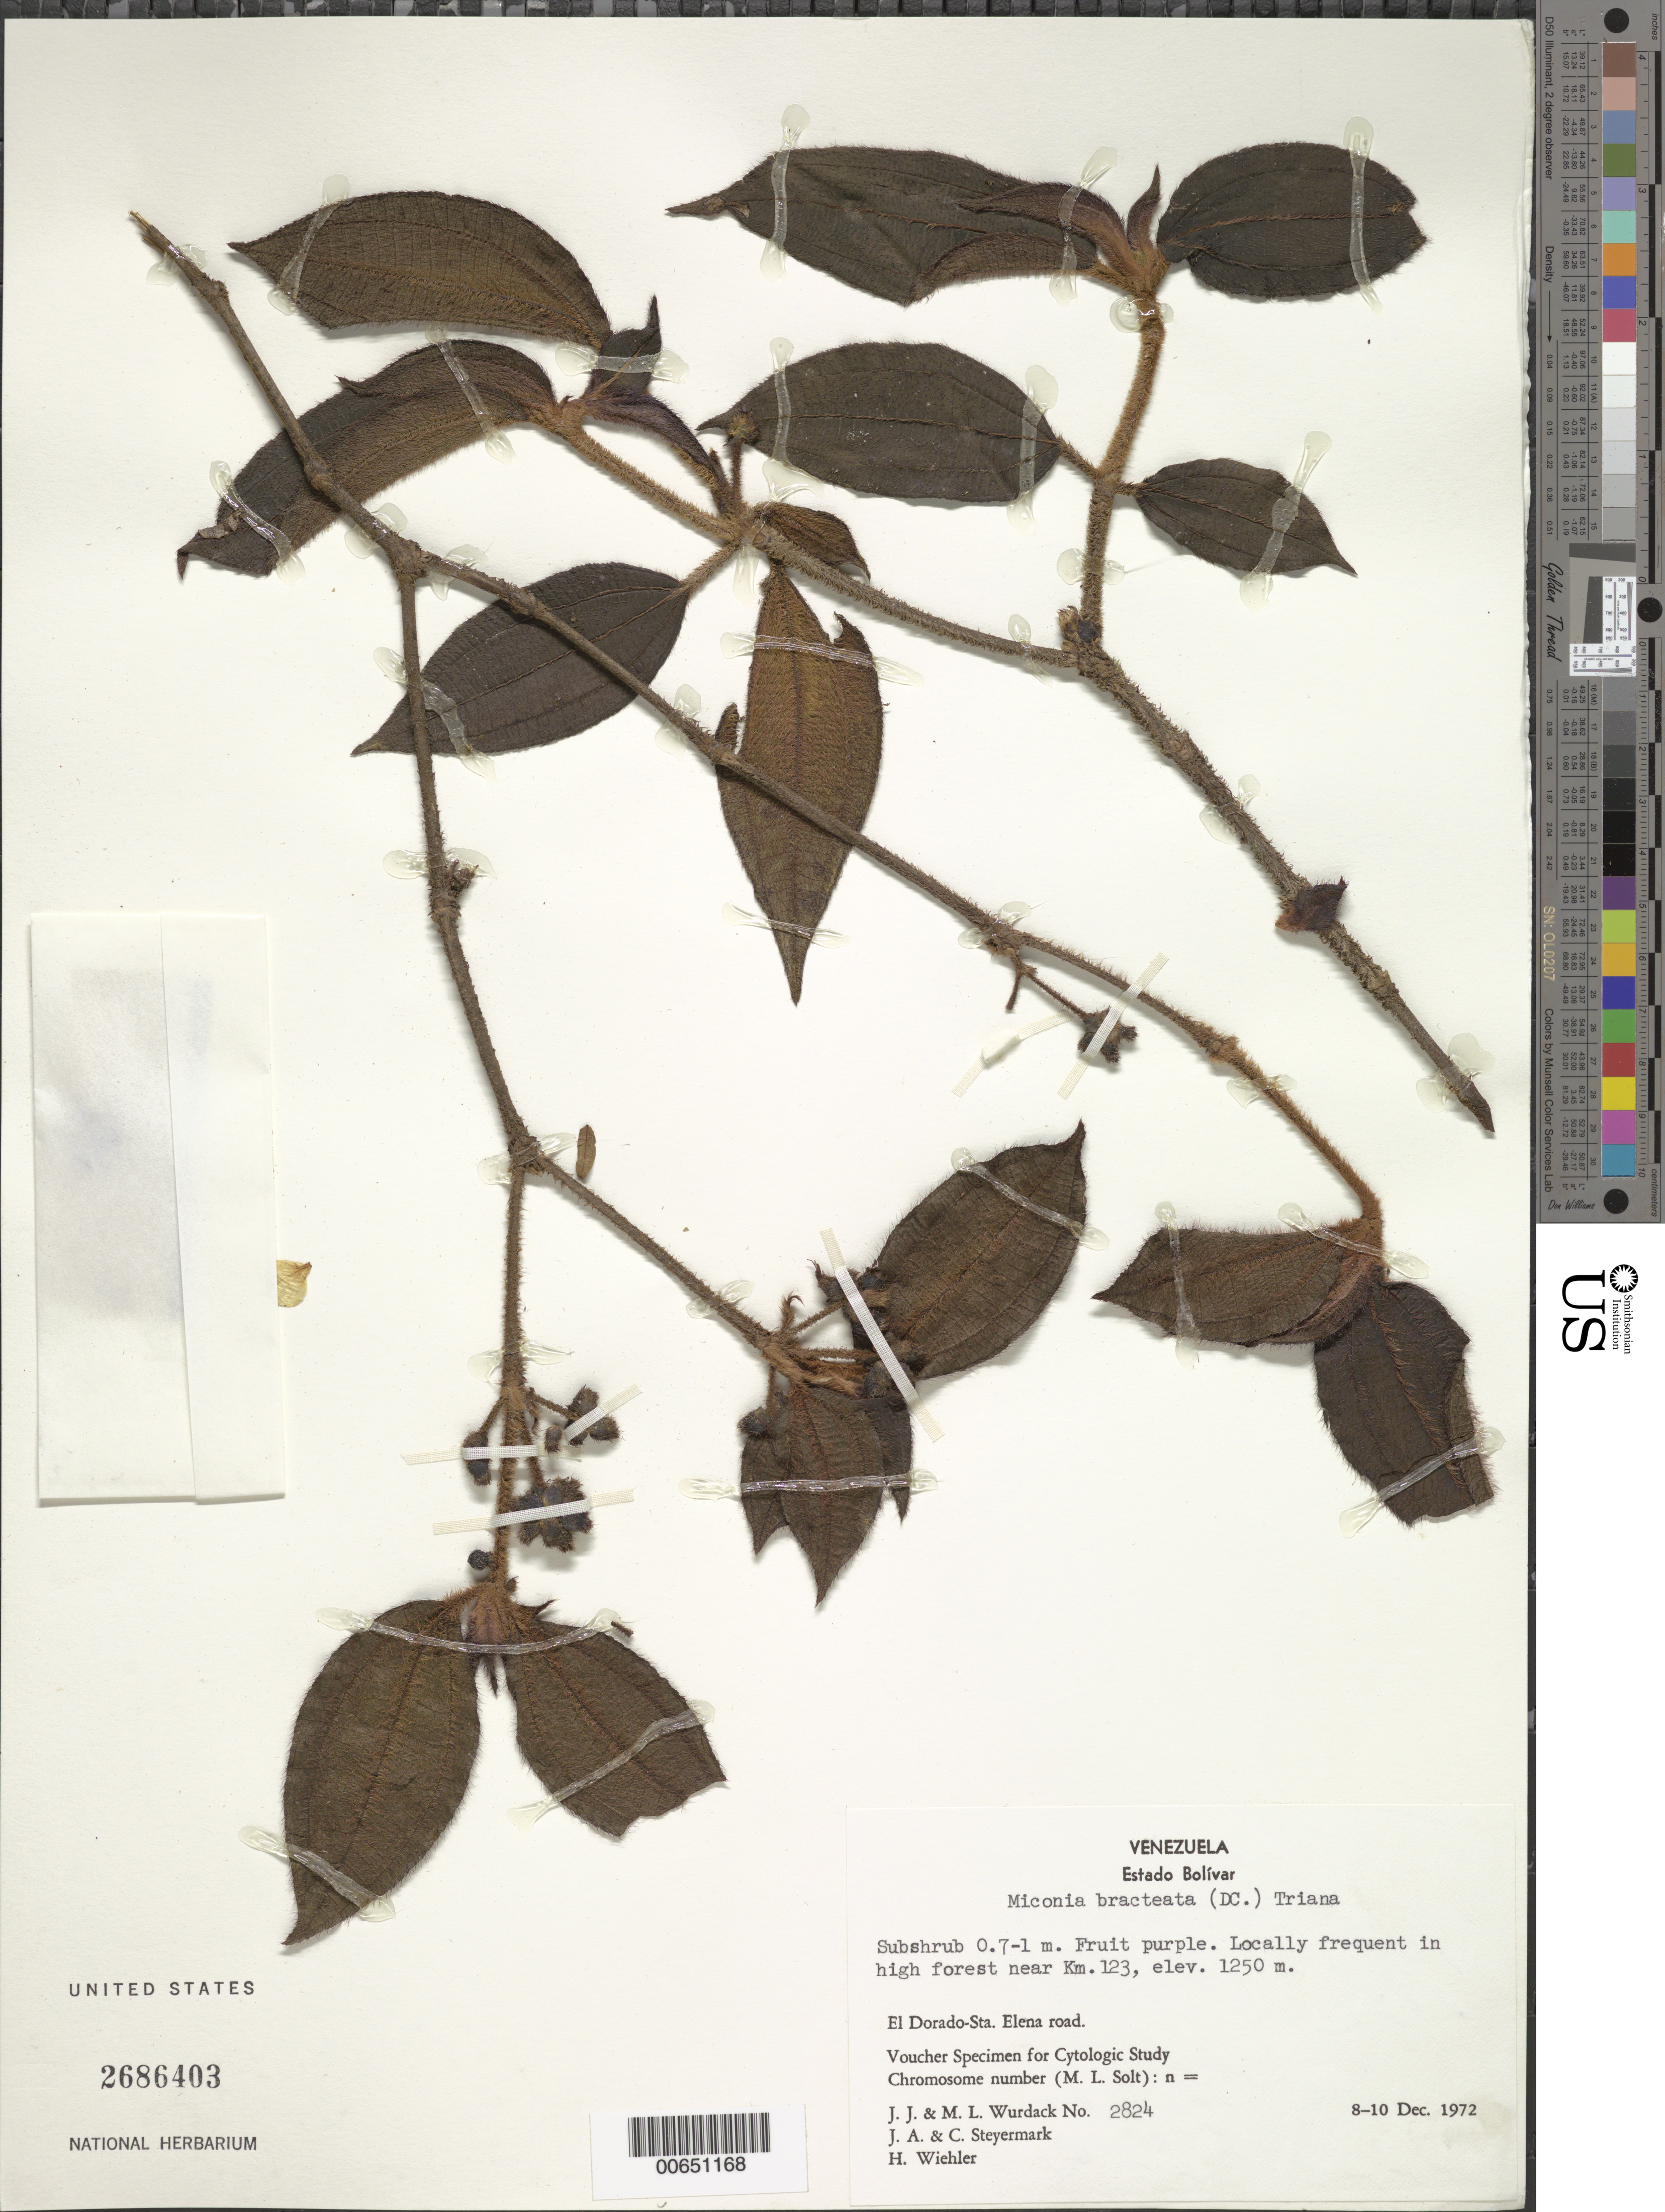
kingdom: Plantae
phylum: Tracheophyta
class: Magnoliopsida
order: Myrtales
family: Melastomataceae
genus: Miconia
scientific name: Miconia bracteata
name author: (DC.) Triana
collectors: J. J. Wurdack, M. L. Wurdack, J. Steyermark & C. Steyermark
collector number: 2824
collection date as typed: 8-Dec-72 to 10-Dec-72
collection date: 1972-12-08/1972-12-10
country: Venezuela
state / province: Bolívar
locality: El Dorado to Sta. Elena road, km 123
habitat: High forest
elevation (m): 1250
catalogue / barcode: US 2686403